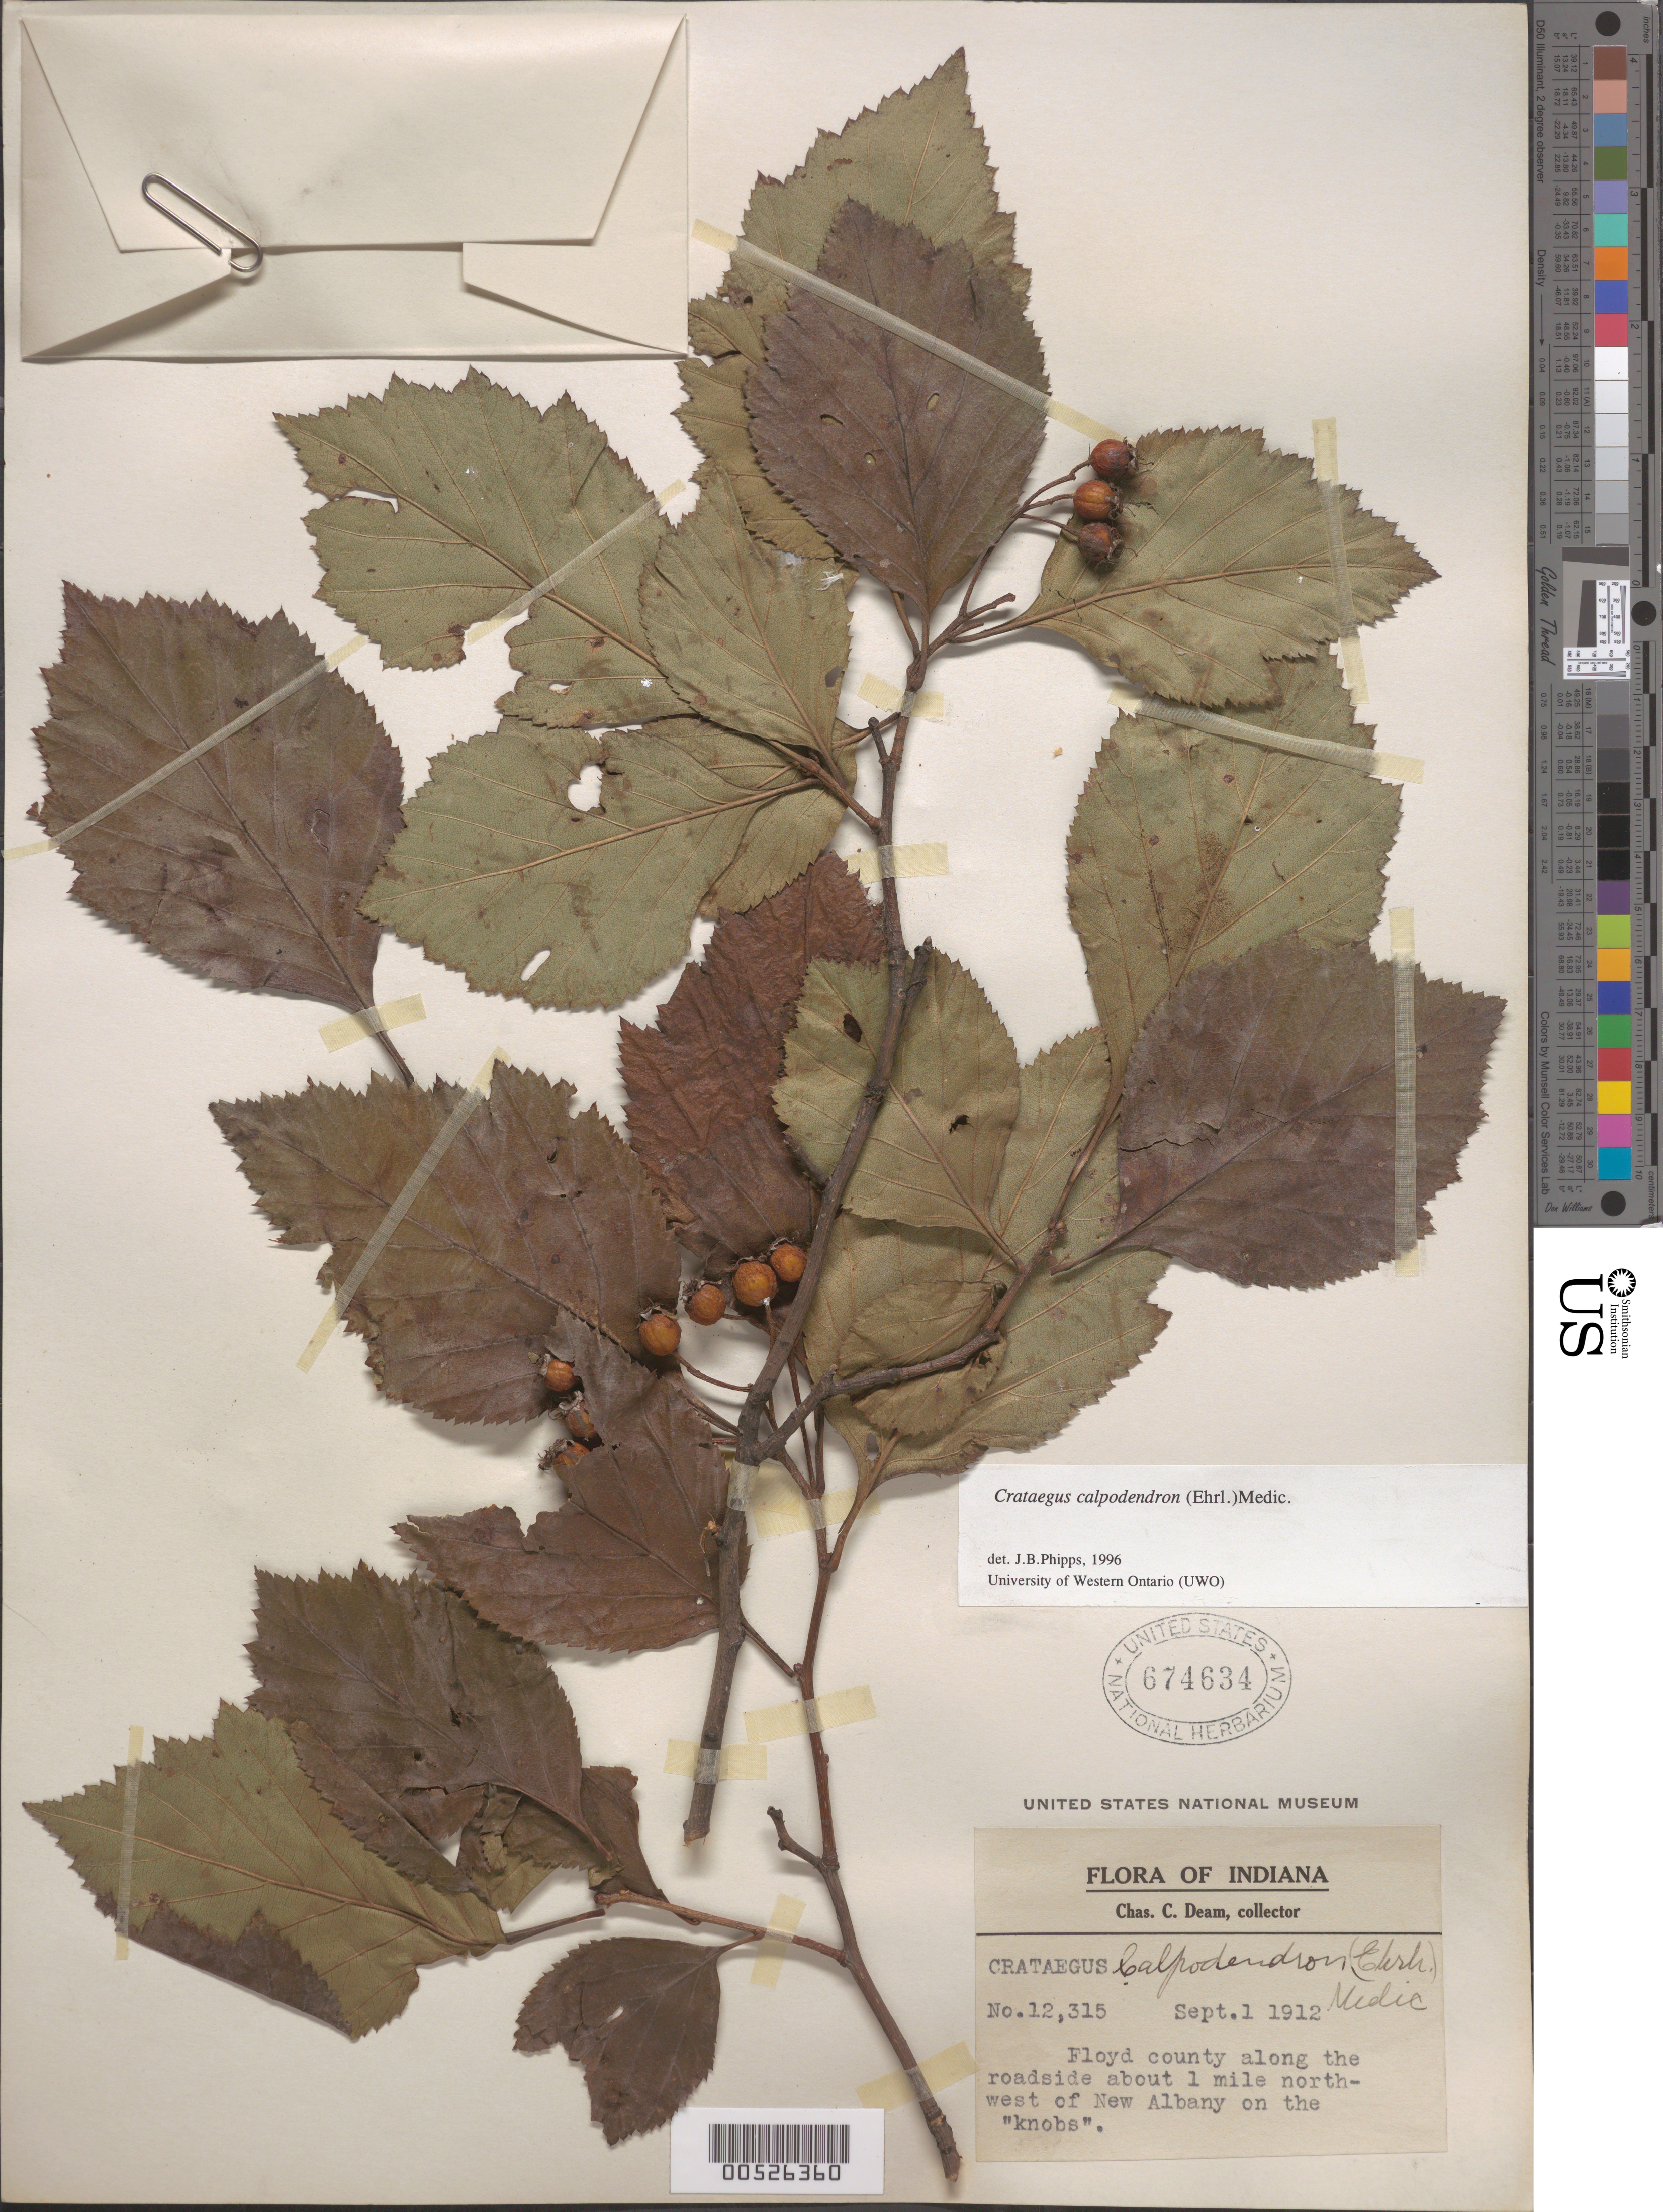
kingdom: Plantae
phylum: Tracheophyta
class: Magnoliopsida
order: Rosales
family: Rosaceae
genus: Crataegus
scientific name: Crataegus calpodendron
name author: (Ehrh.) Medik.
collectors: C. C. Deam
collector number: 12315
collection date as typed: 01 Sep 1912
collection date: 1912-09-01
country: United States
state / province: Indiana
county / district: Floyd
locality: About 1 mi. NW of New Albany on the "knobs"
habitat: Roadside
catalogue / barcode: US 674634